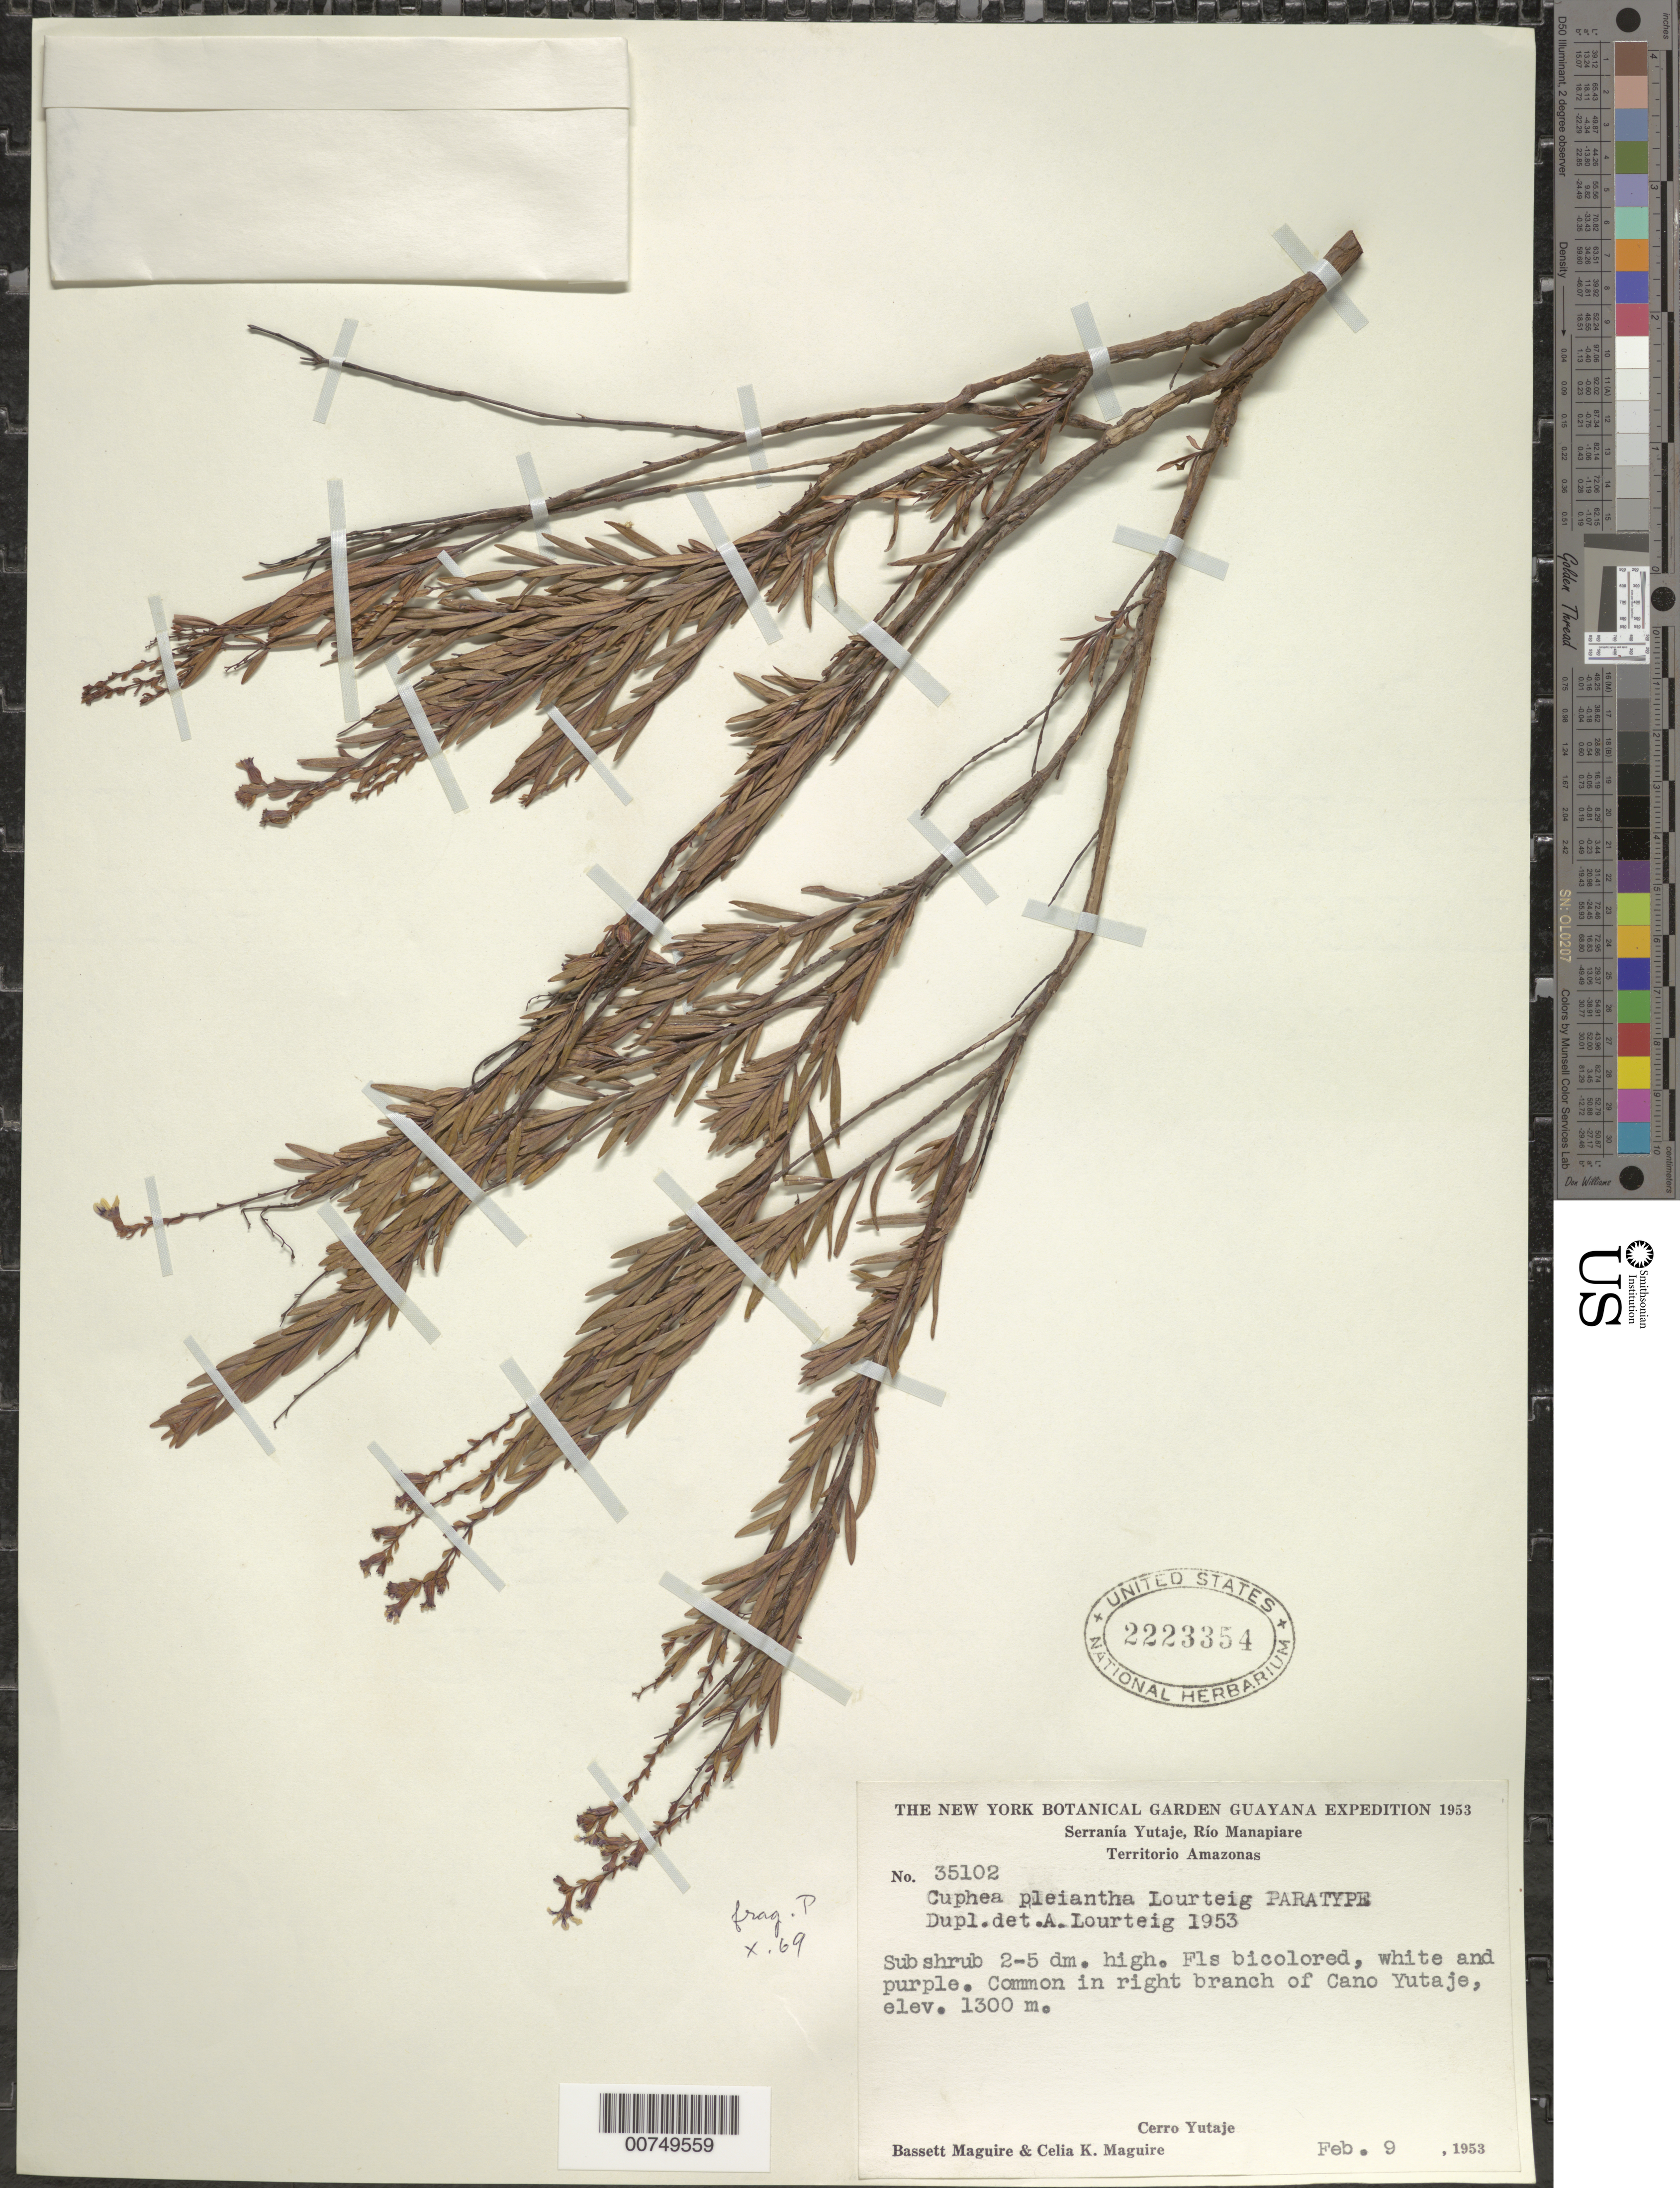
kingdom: Plantae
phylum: Tracheophyta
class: Magnoliopsida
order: Myrtales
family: Lythraceae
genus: Cuphea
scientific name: Cuphea pleiantha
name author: Lourteig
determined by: Lourteig, A.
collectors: B. Maguire & C. K. Maguire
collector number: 35102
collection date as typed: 9-Feb-53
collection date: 1953-02-09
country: Venezuela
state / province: Amazonas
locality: Serranía Yutajé, Caño Yutajé, Río Manapiare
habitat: Branch of caño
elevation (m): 1300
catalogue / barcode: US 2223354